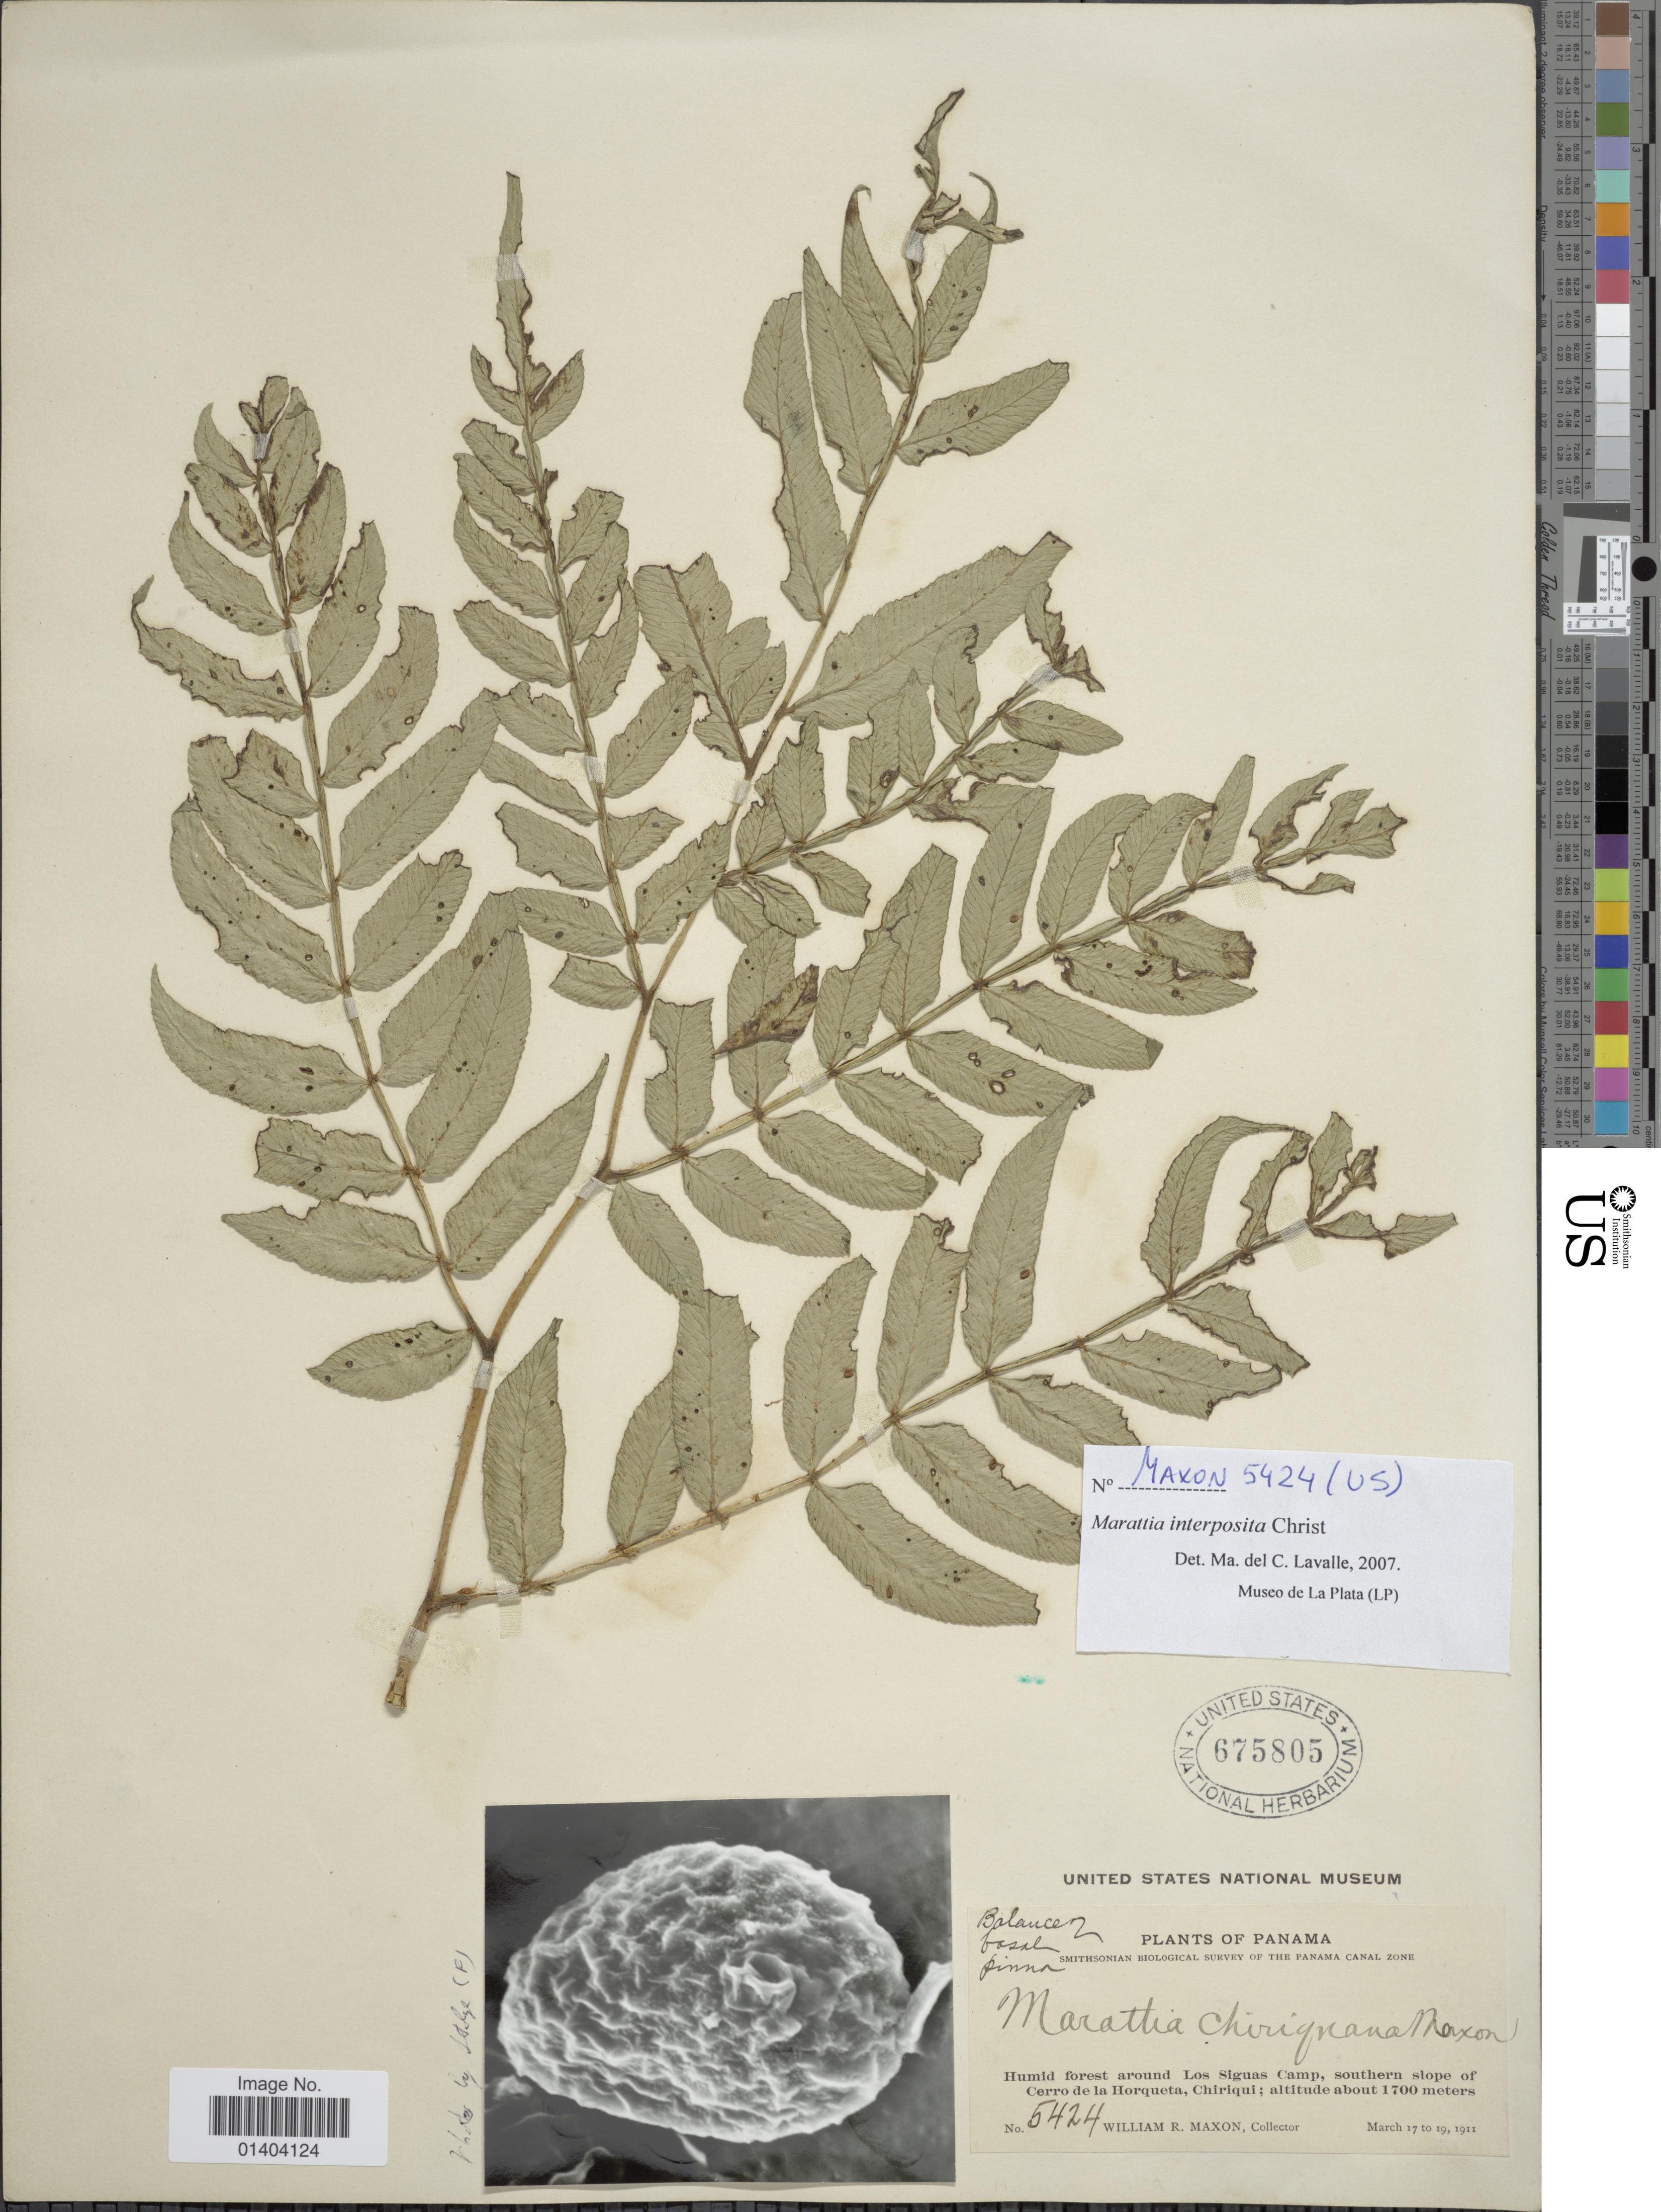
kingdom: Plantae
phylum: Tracheophyta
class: Polypodiopsida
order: Marattiales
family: Marattiaceae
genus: Marattia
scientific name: Marattia interposita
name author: Christ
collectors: W. R. Maxon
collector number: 5424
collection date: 1911-03-17/1911-03-19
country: Panama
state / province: Panamá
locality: Los Siguas camp, southern slope of Cerro de la Horqueta Chiriqui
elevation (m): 1700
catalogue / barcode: US 675805